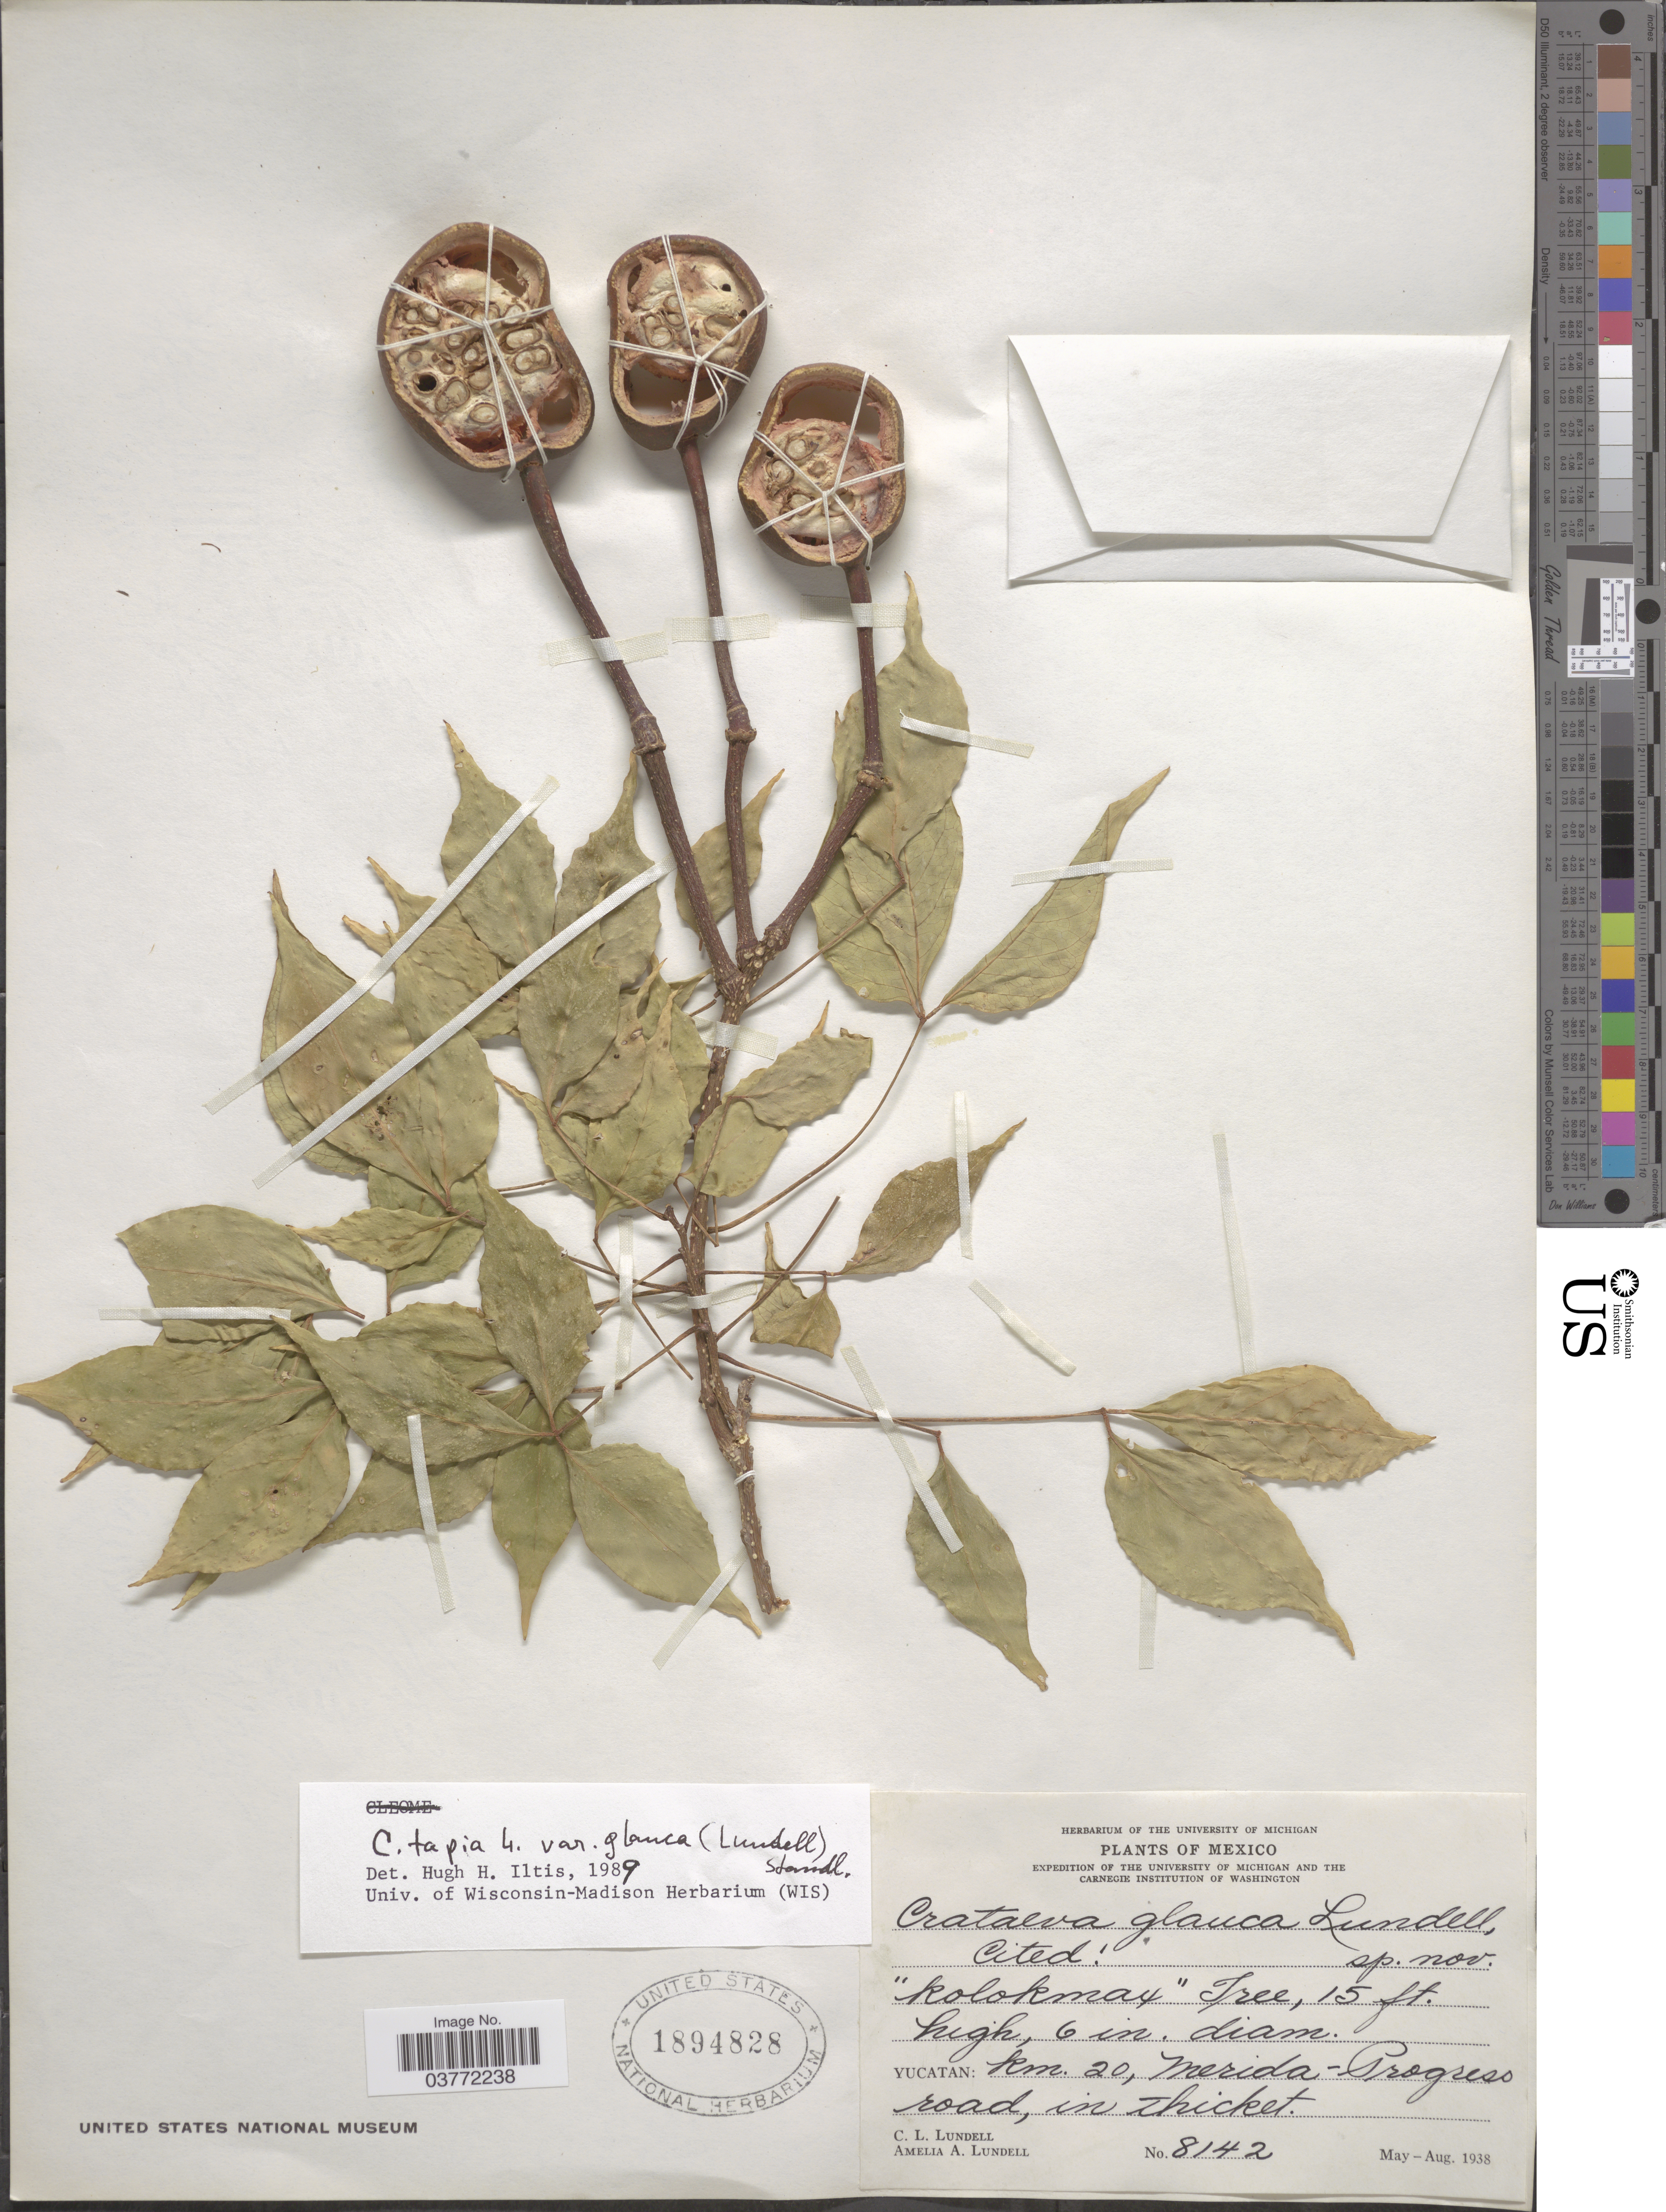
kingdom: Plantae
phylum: Tracheophyta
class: Magnoliopsida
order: Brassicales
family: Capparaceae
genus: Crateva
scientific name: Crateva tapia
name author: L.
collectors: C. L. Lundell & A. A. Lundell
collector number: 8142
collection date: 1938-05/1938-08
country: Mexico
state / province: Yucatán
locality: Km. 20, Merida-Progreso road.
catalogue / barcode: US 1894828